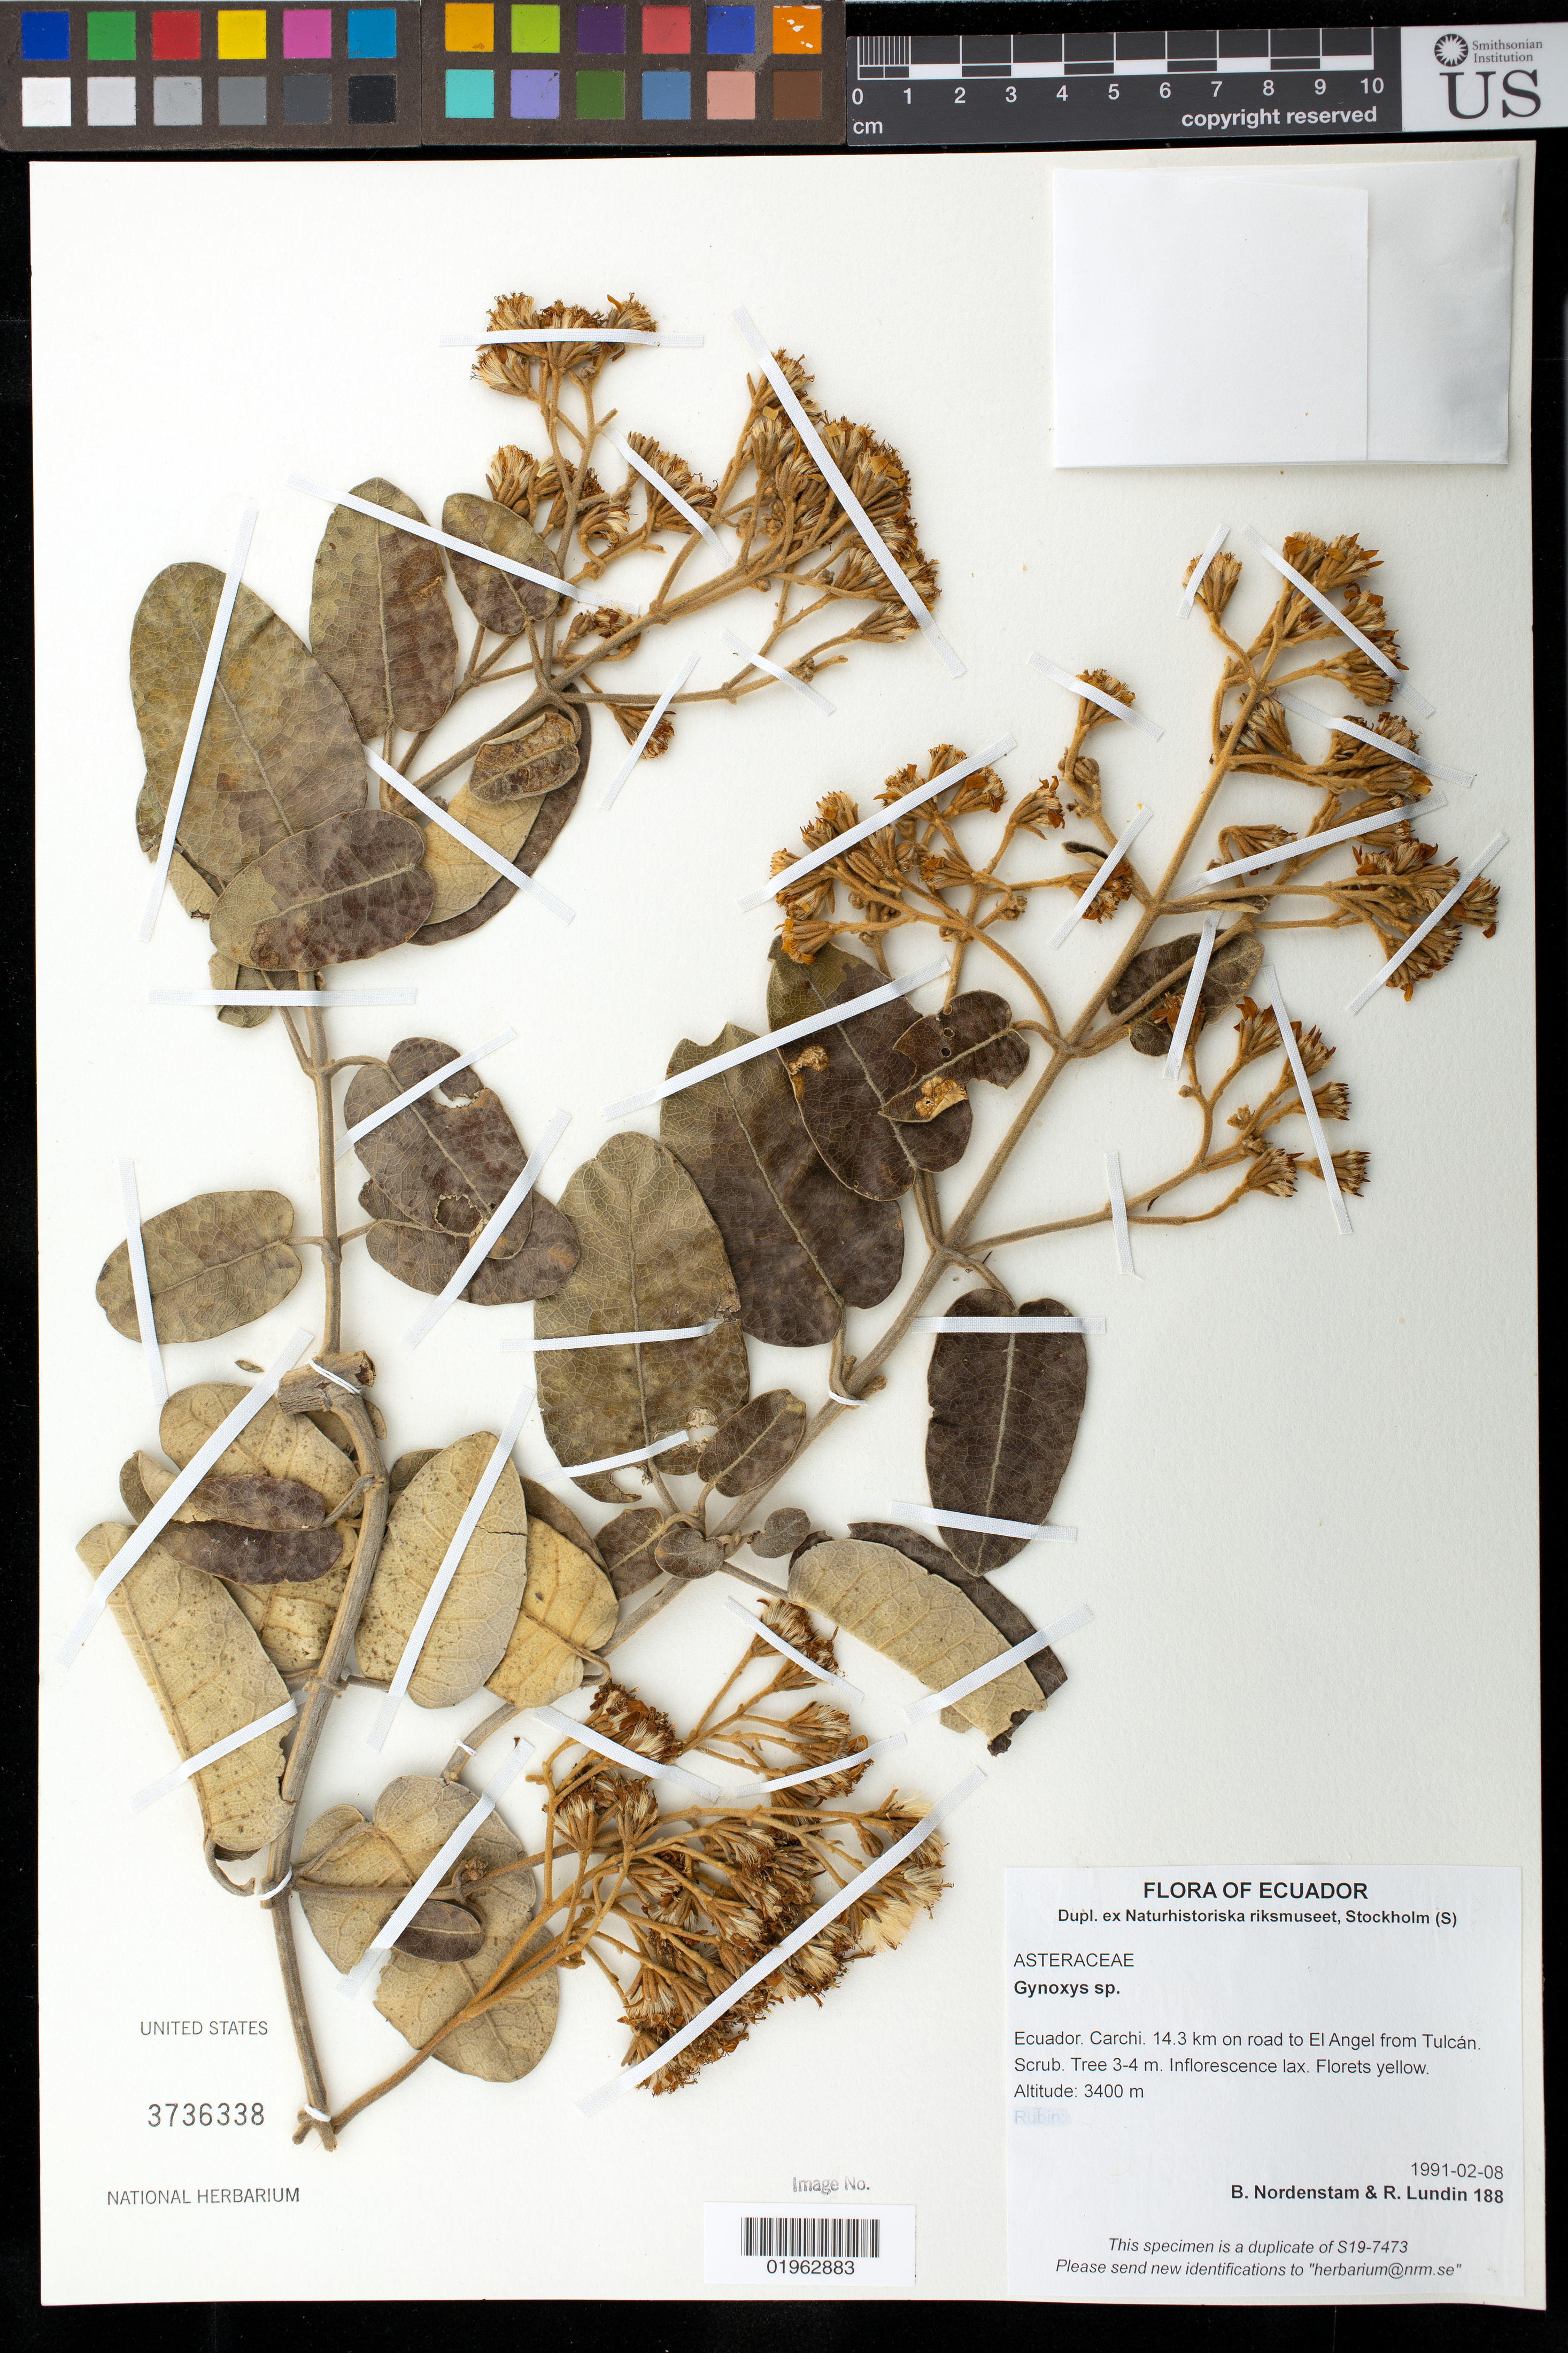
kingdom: Plantae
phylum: Tracheophyta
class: Magnoliopsida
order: Asterales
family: Asteraceae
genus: Gynoxys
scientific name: Gynoxys sp.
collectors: B. Nordenstam & R. Lundin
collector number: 188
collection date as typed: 1991-02-08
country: Ecuador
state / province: Carchi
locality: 14.3 km on road to El Angel from Tulcan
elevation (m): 3400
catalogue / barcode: US 3736338